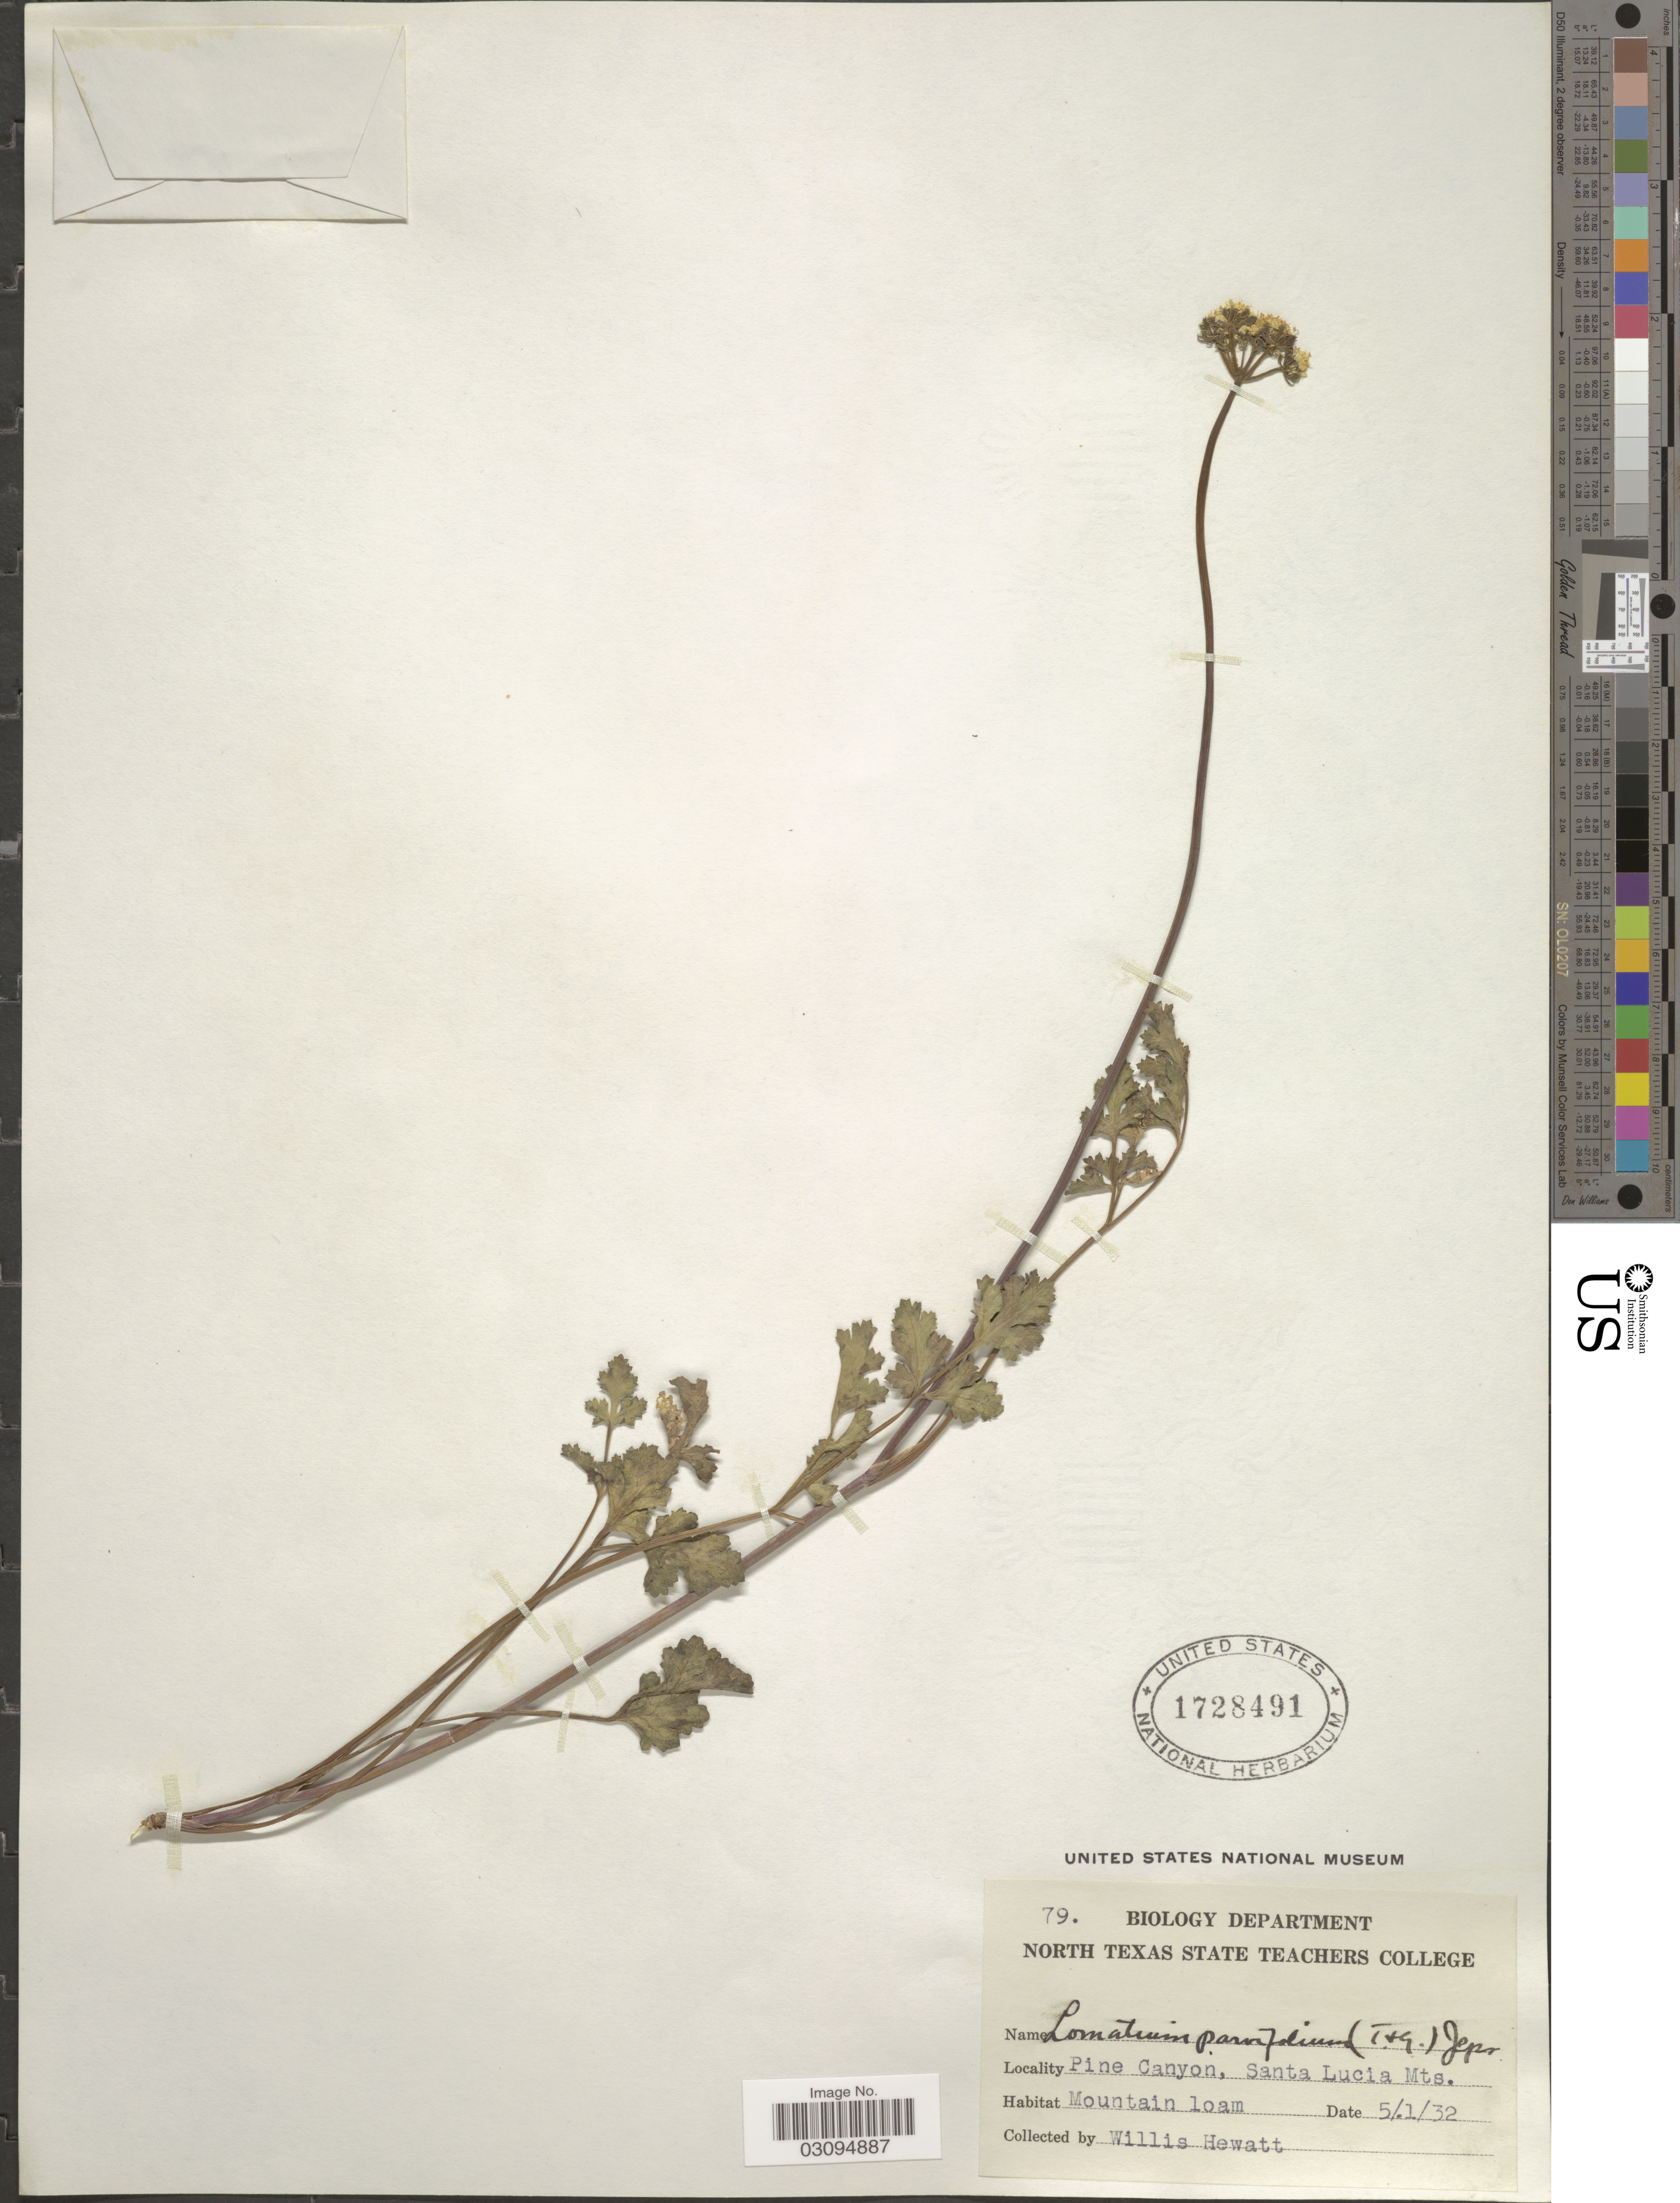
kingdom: Plantae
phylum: Tracheophyta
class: Magnoliopsida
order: Apiales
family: Apiaceae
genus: Lomatium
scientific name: Lomatium parvifolium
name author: (Hook. & Arn.) Jeps.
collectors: W. Hewatt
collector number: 79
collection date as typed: Transcribed d/m/y: 5/1/32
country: United States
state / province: California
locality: Pine Canyon, Santa Lucia Mts., Mountain loam.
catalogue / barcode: US 1728491